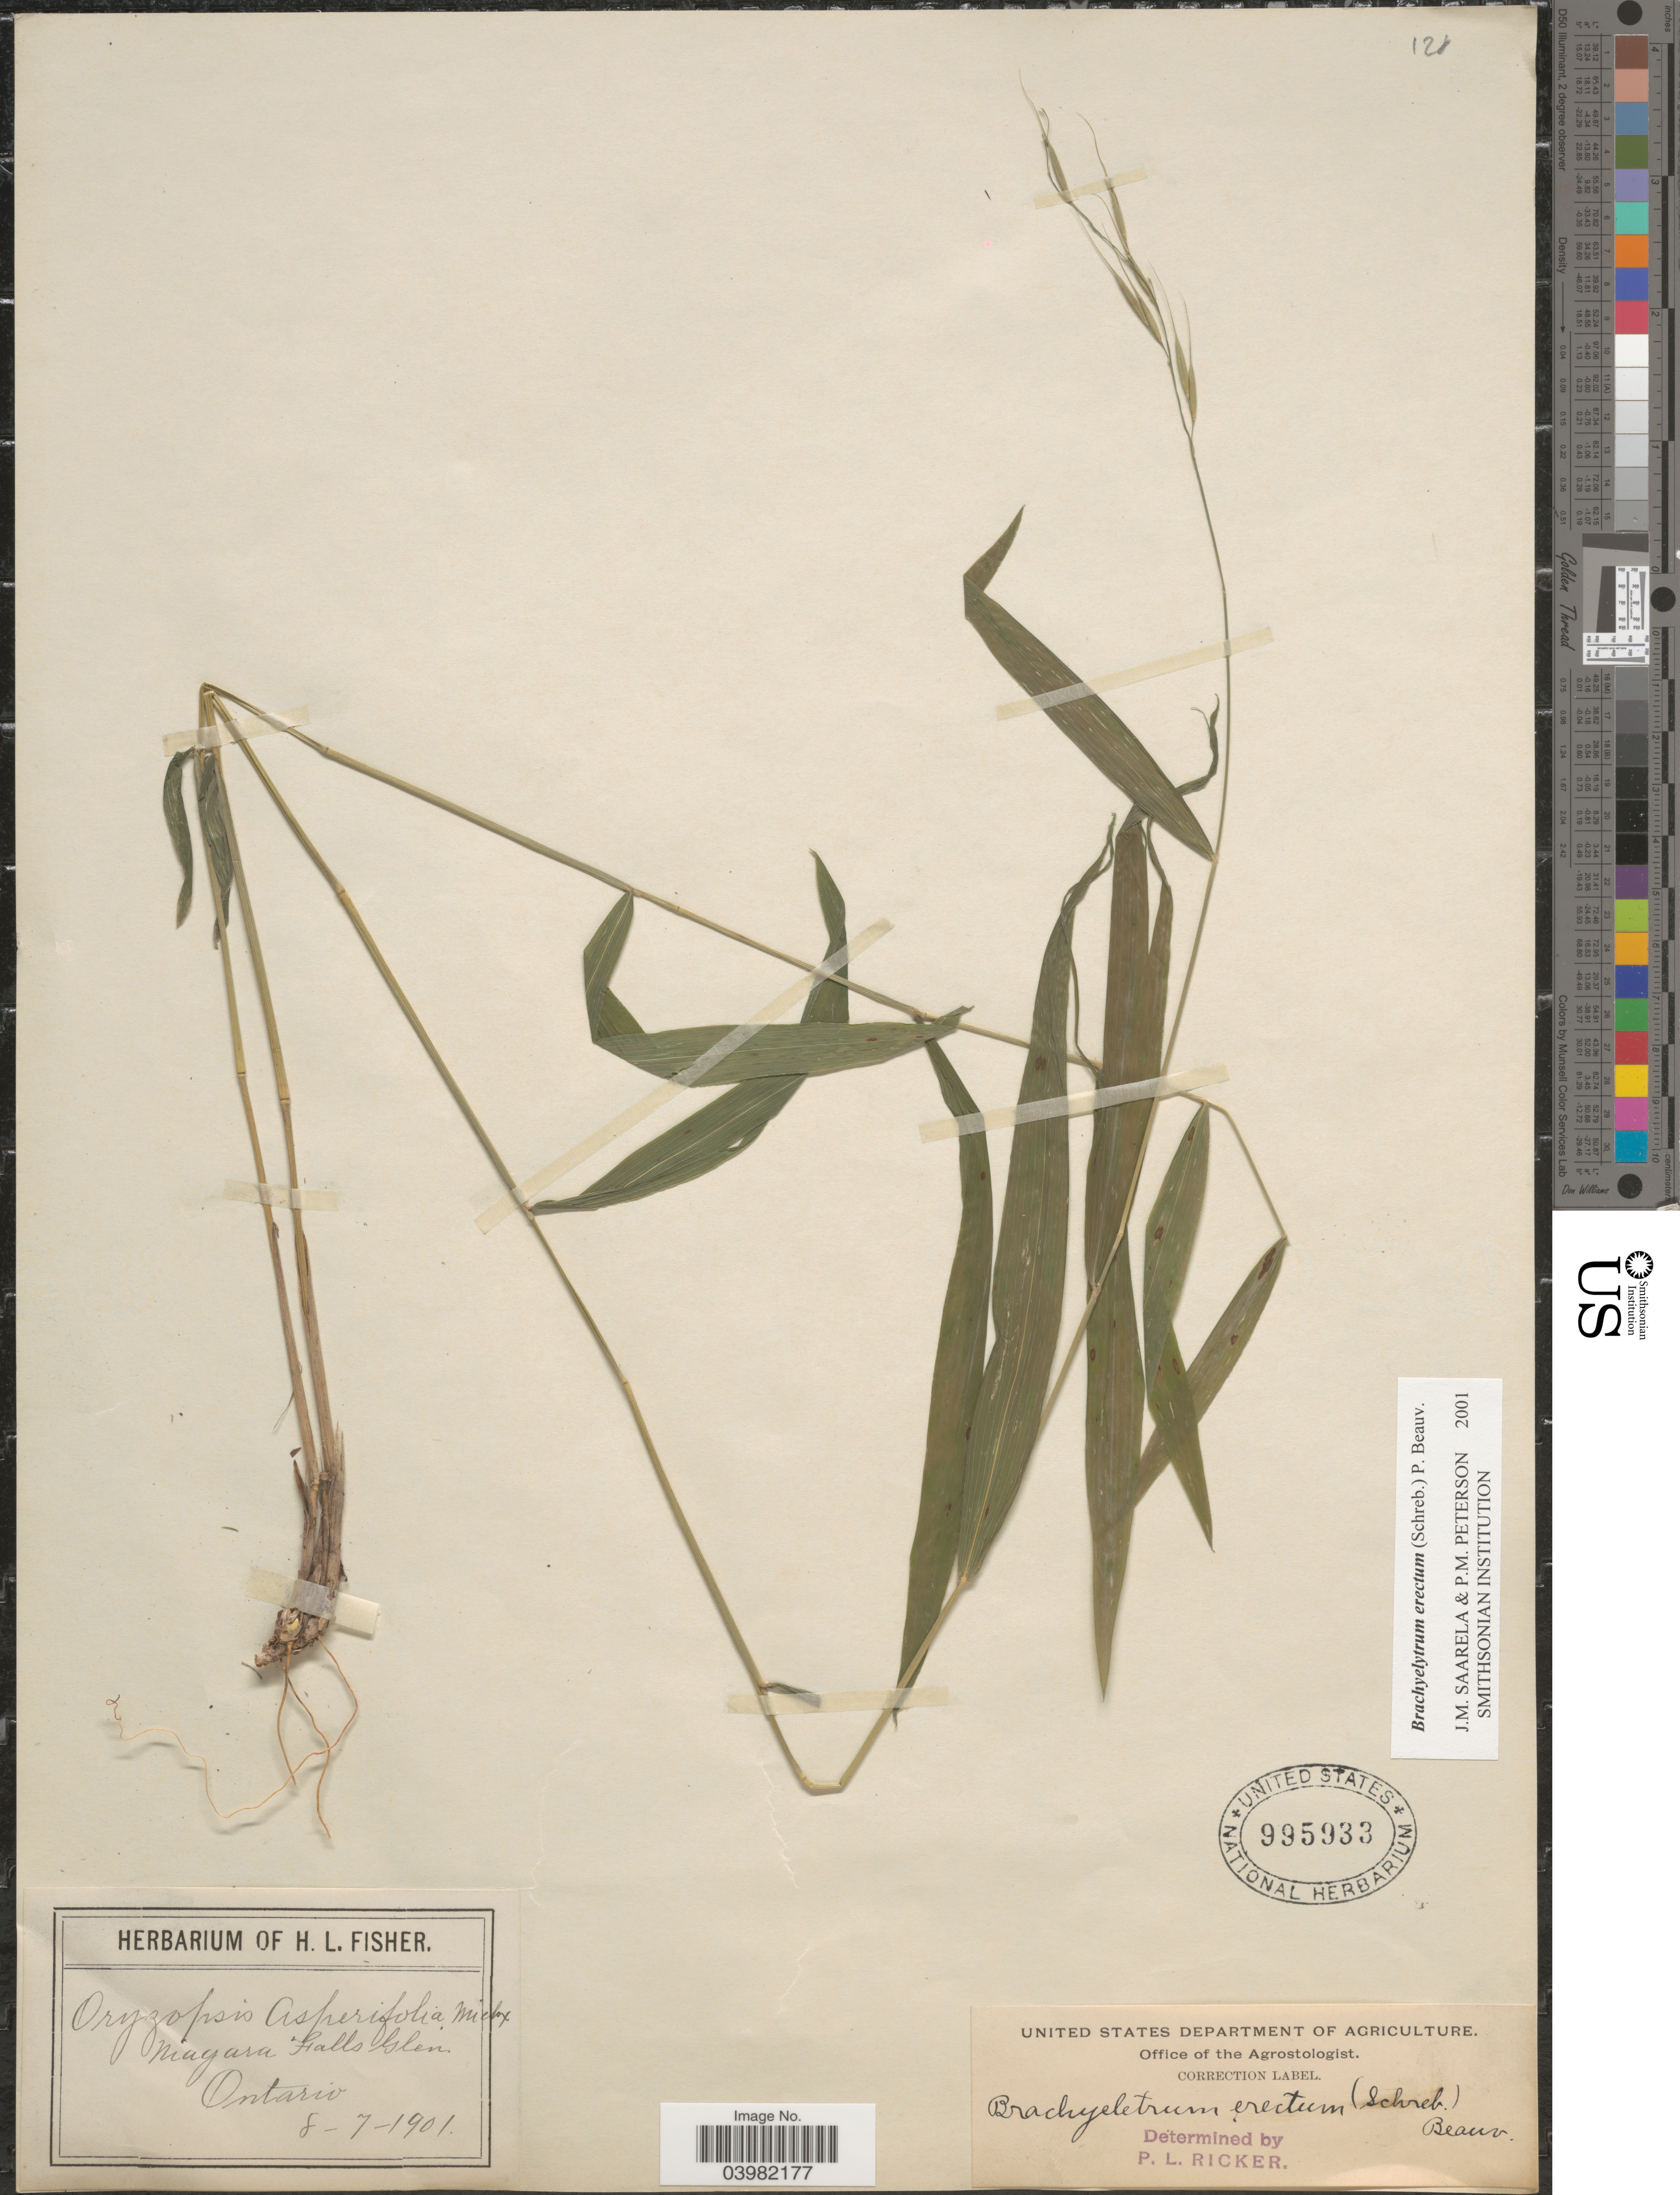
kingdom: Plantae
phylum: Tracheophyta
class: Liliopsida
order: Poales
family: Poaceae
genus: Brachyelytrum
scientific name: Brachyelytrum erectum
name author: (Schreb.) P. Beauv.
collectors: ex herb. of H. L. Fisher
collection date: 1901-07-08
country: Canada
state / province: Ontario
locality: Niagara Falls Glen.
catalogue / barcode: US 995933